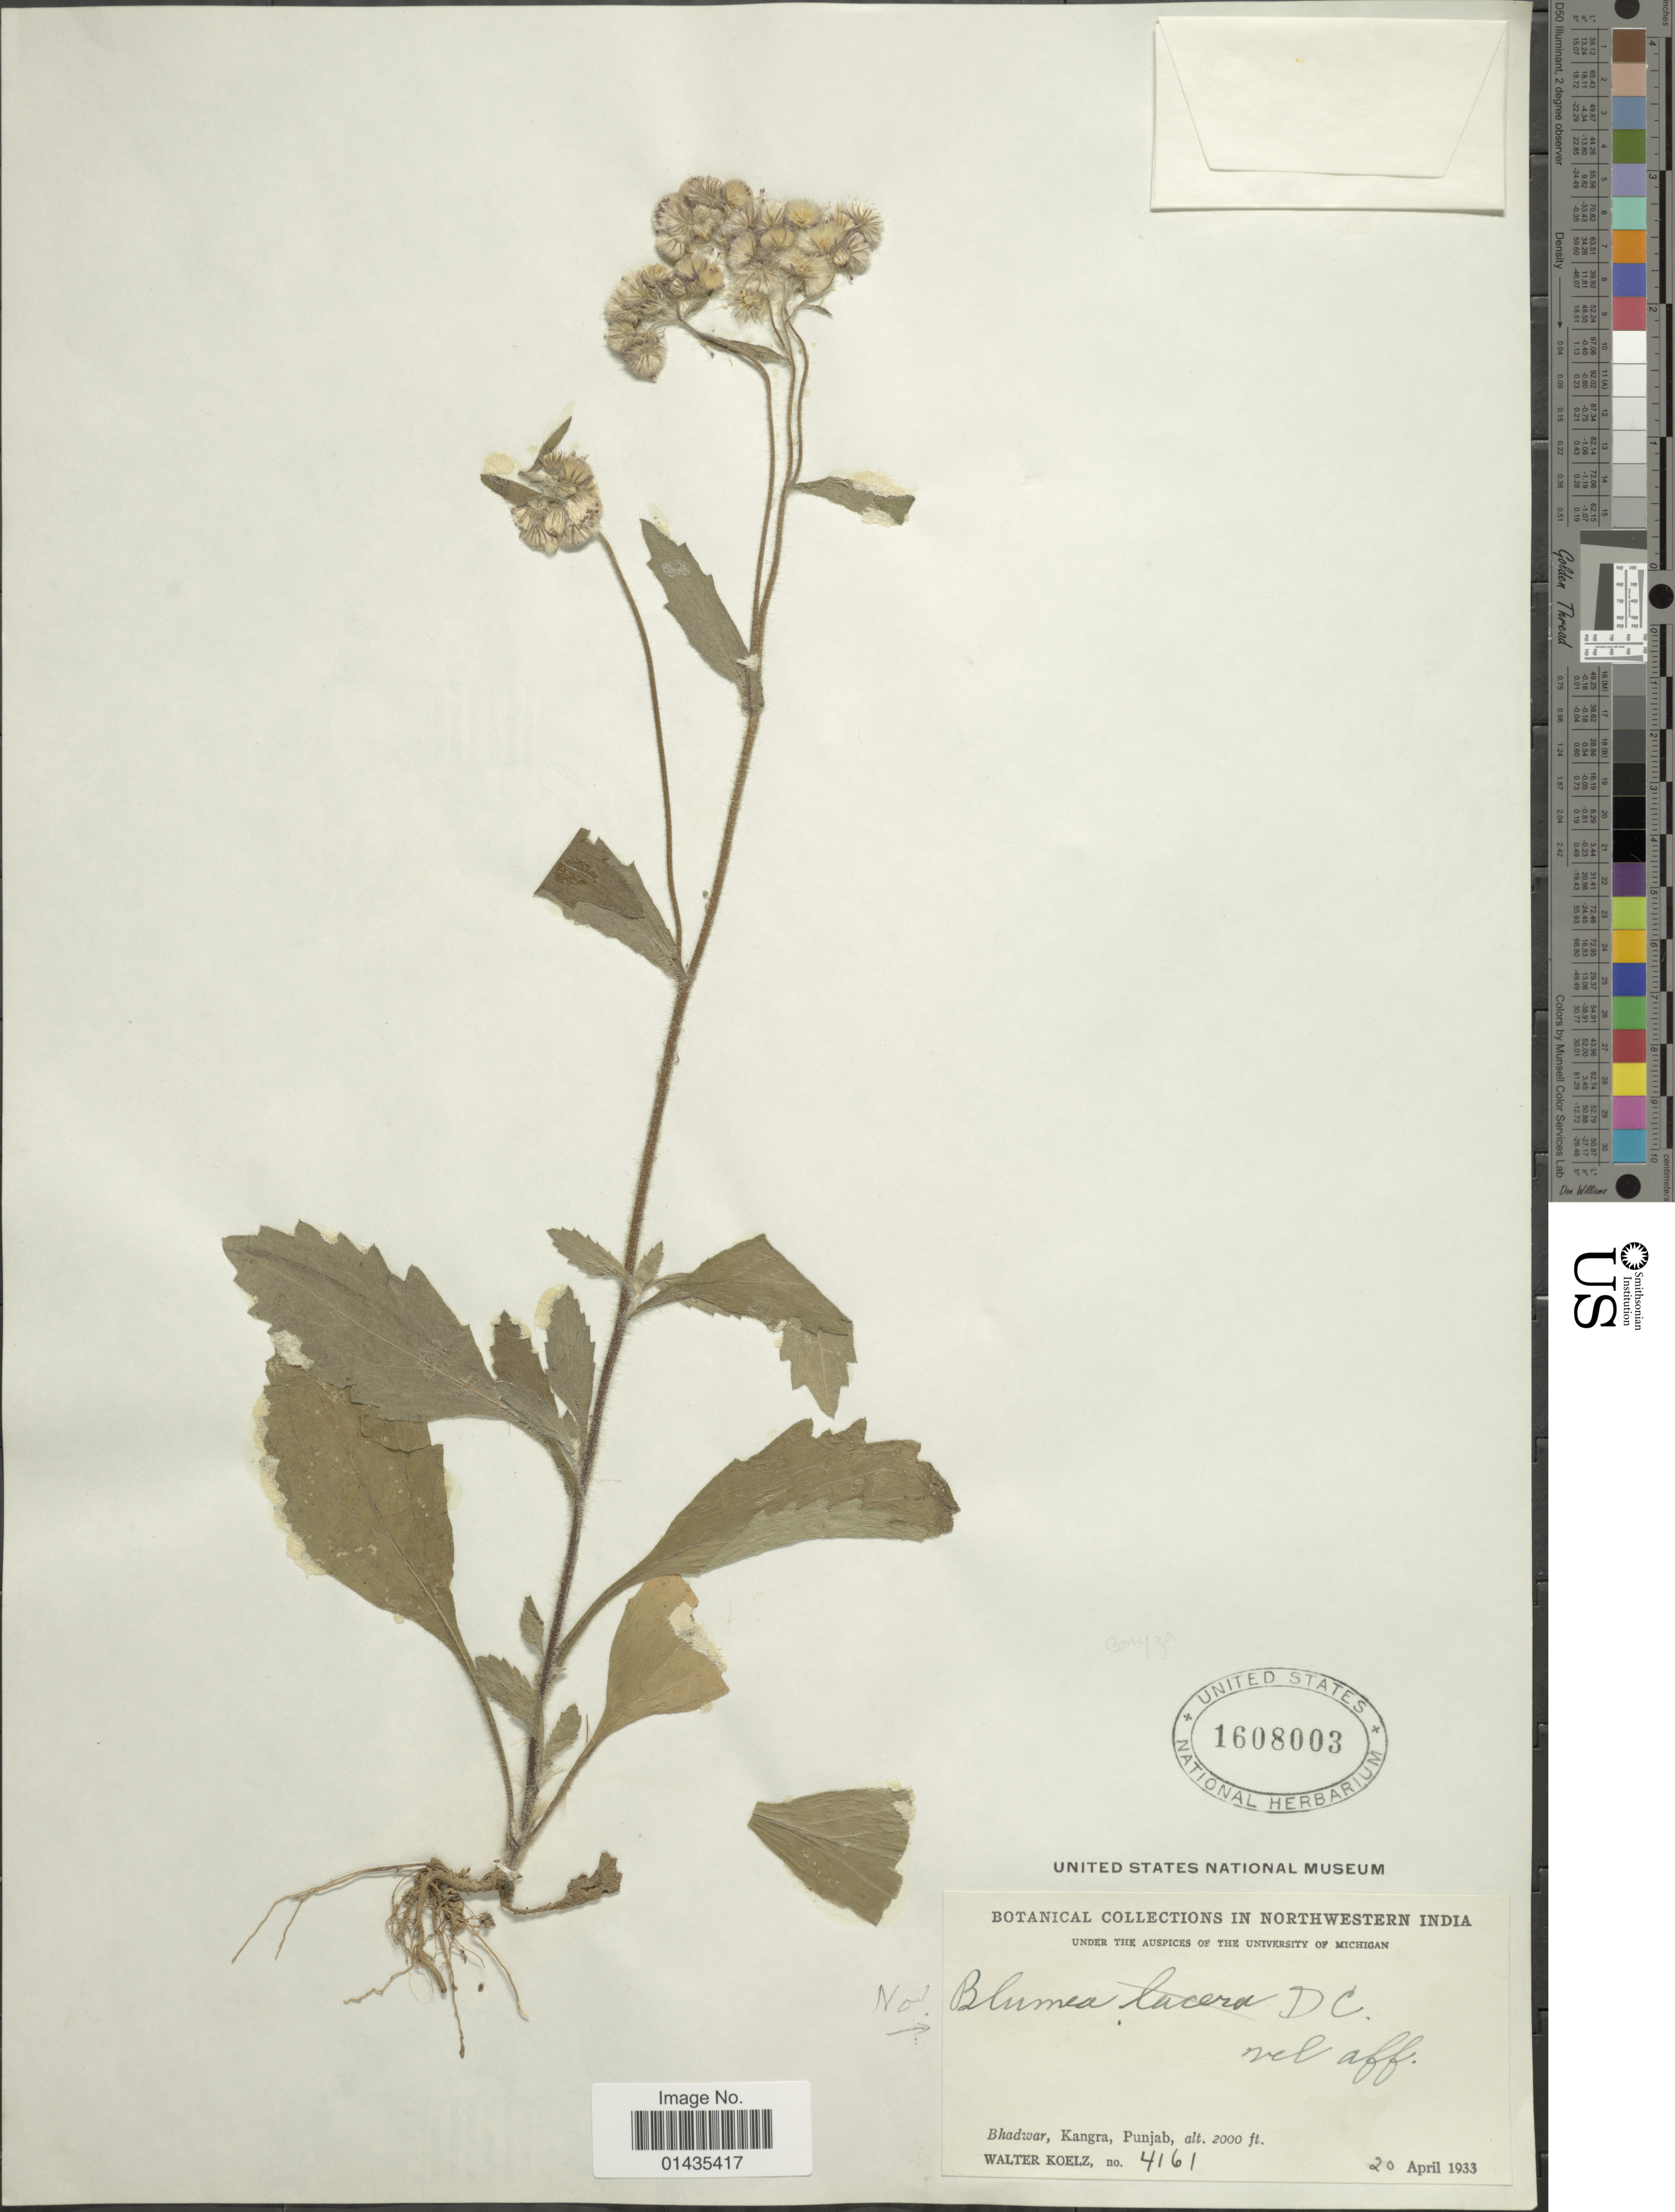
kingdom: Plantae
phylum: Tracheophyta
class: Magnoliopsida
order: Asterales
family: Asteraceae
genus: Blumea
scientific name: Blumea sp.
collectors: W. N. Koelz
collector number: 4161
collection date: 1933-04-20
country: India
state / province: Himachal Pradesh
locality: Northwestern India, Bhadwar, Kangra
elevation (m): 610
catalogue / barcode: US 1608003